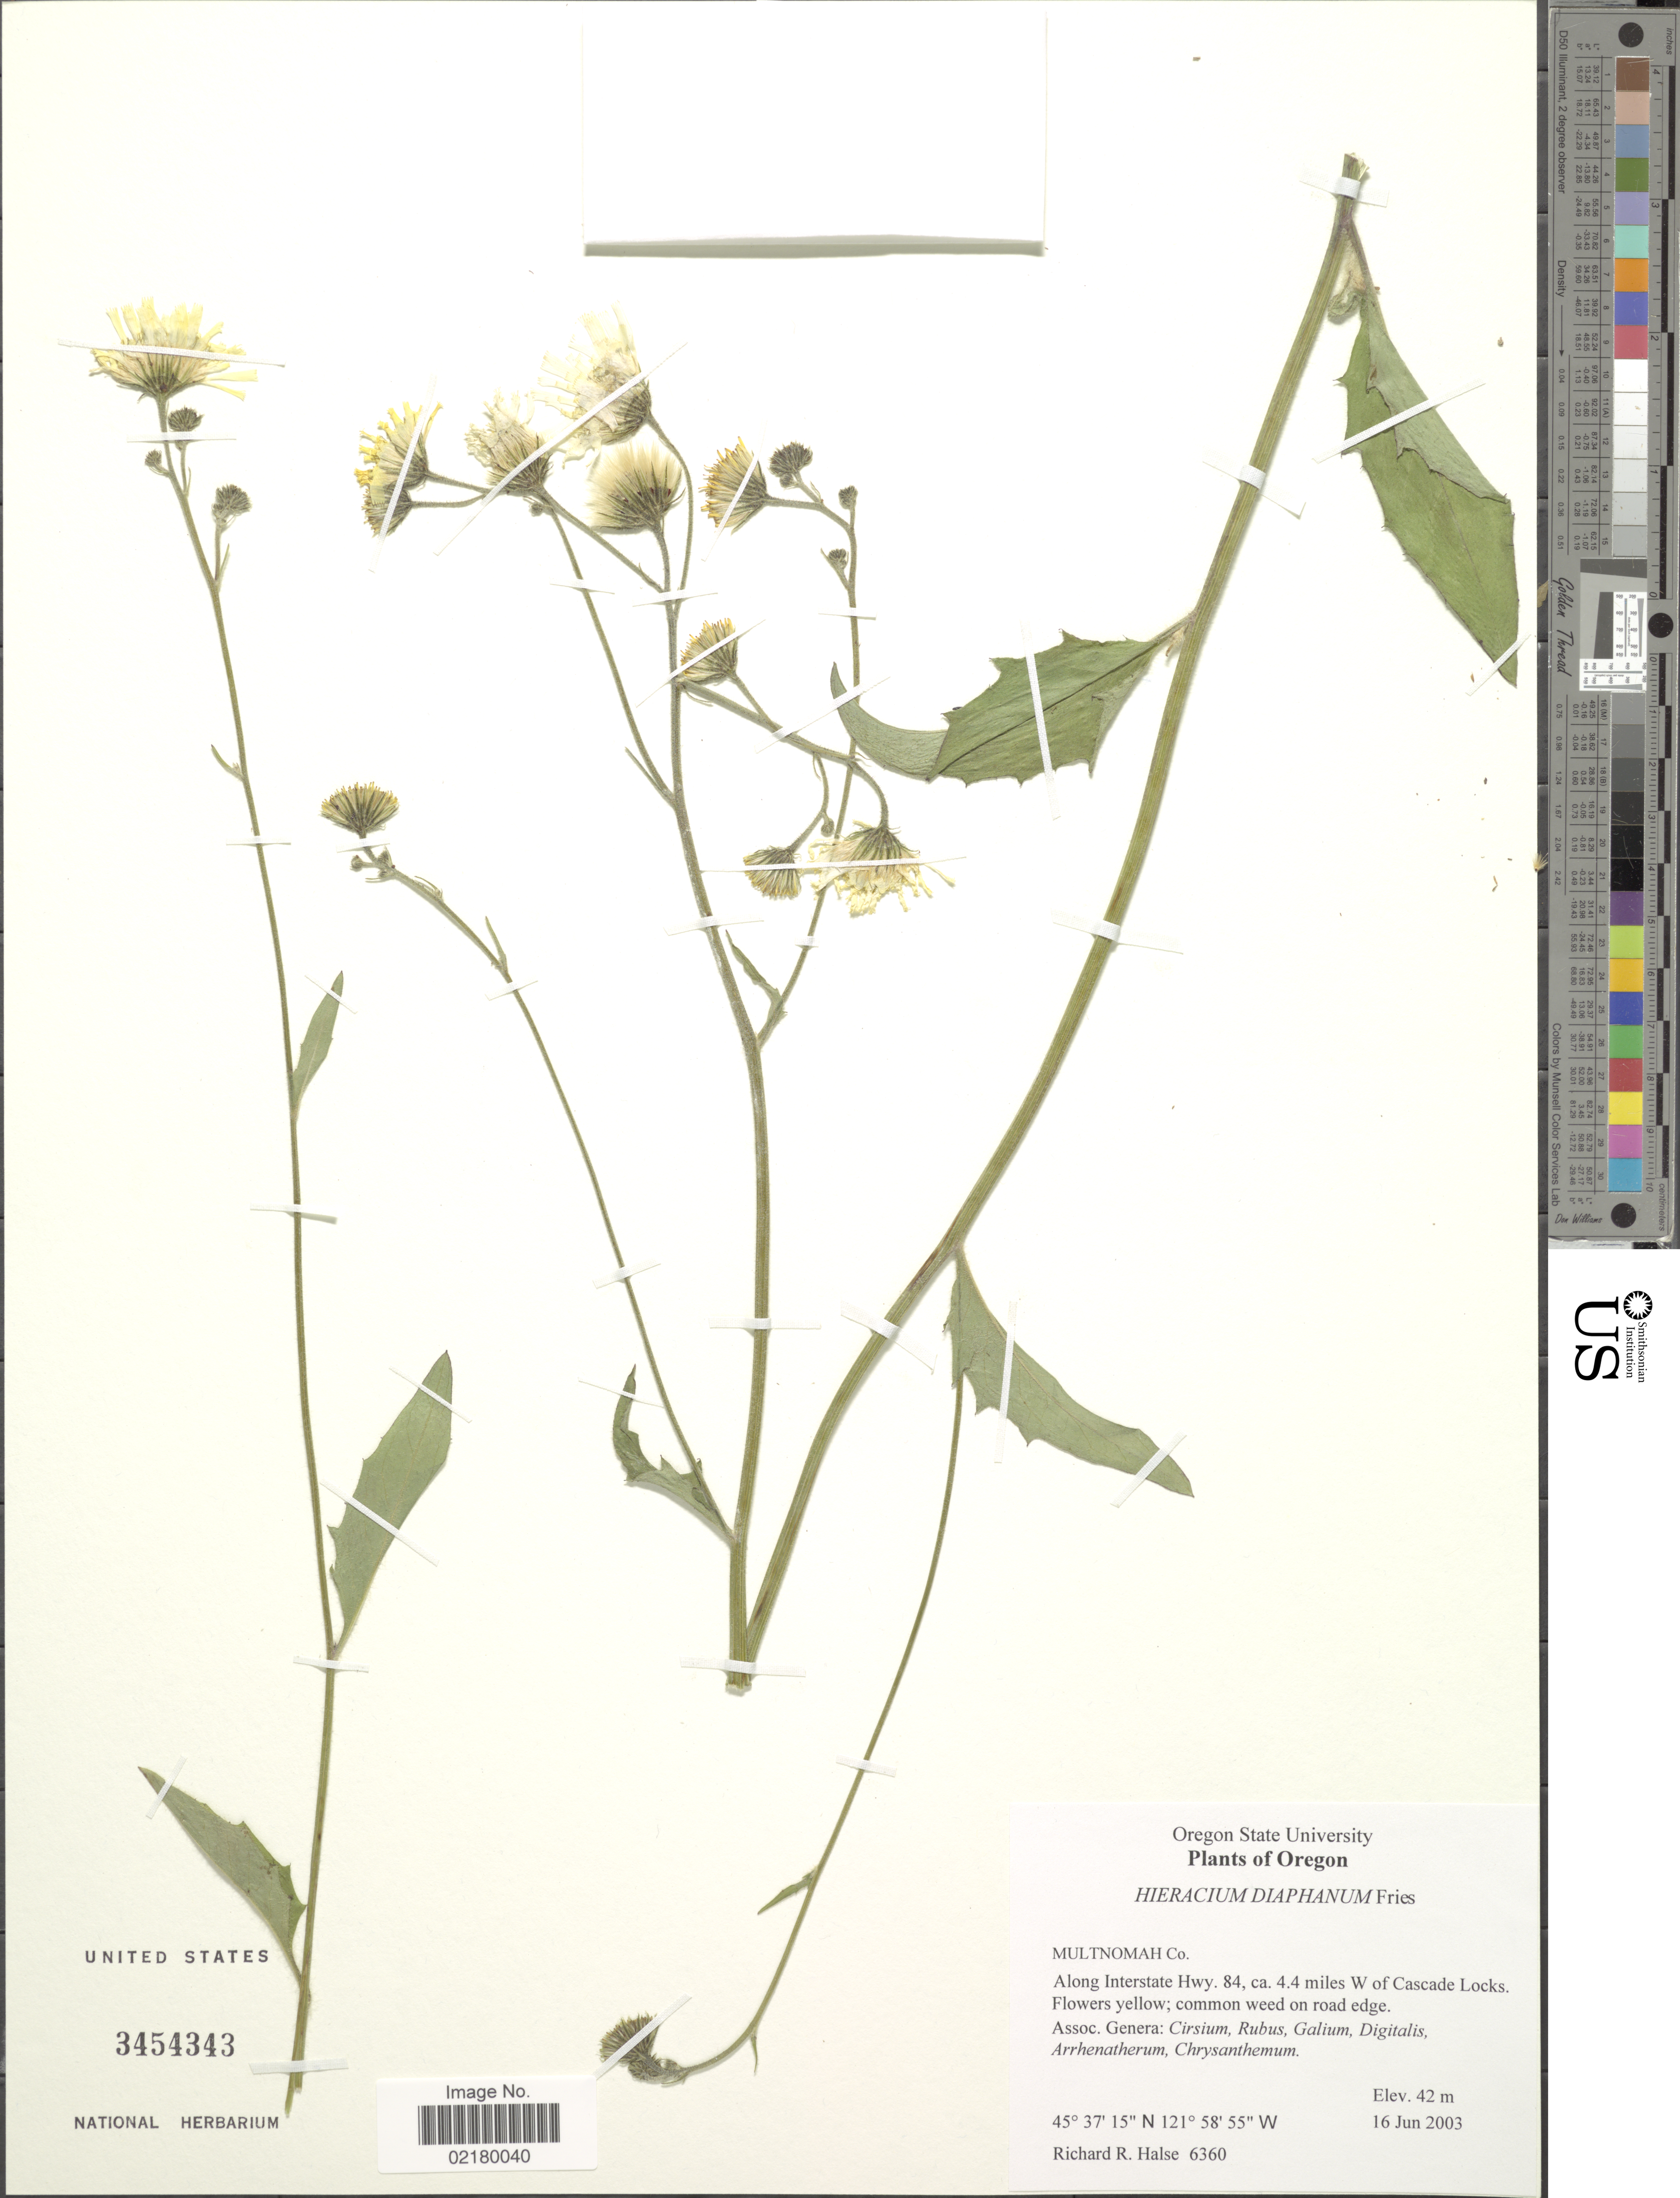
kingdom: Plantae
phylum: Tracheophyta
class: Magnoliopsida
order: Asterales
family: Asteraceae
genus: Hieracium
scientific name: Hieracium diaphanum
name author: Fr.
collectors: R. Halse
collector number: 6360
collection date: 2003-06-16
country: United States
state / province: Oregon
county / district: Multnomah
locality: Multnomah Co, Along Interstate Hwy. 84, ca 4.4 miles W of Cascade Locks; common weed on road edge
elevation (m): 42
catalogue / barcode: US 3454343